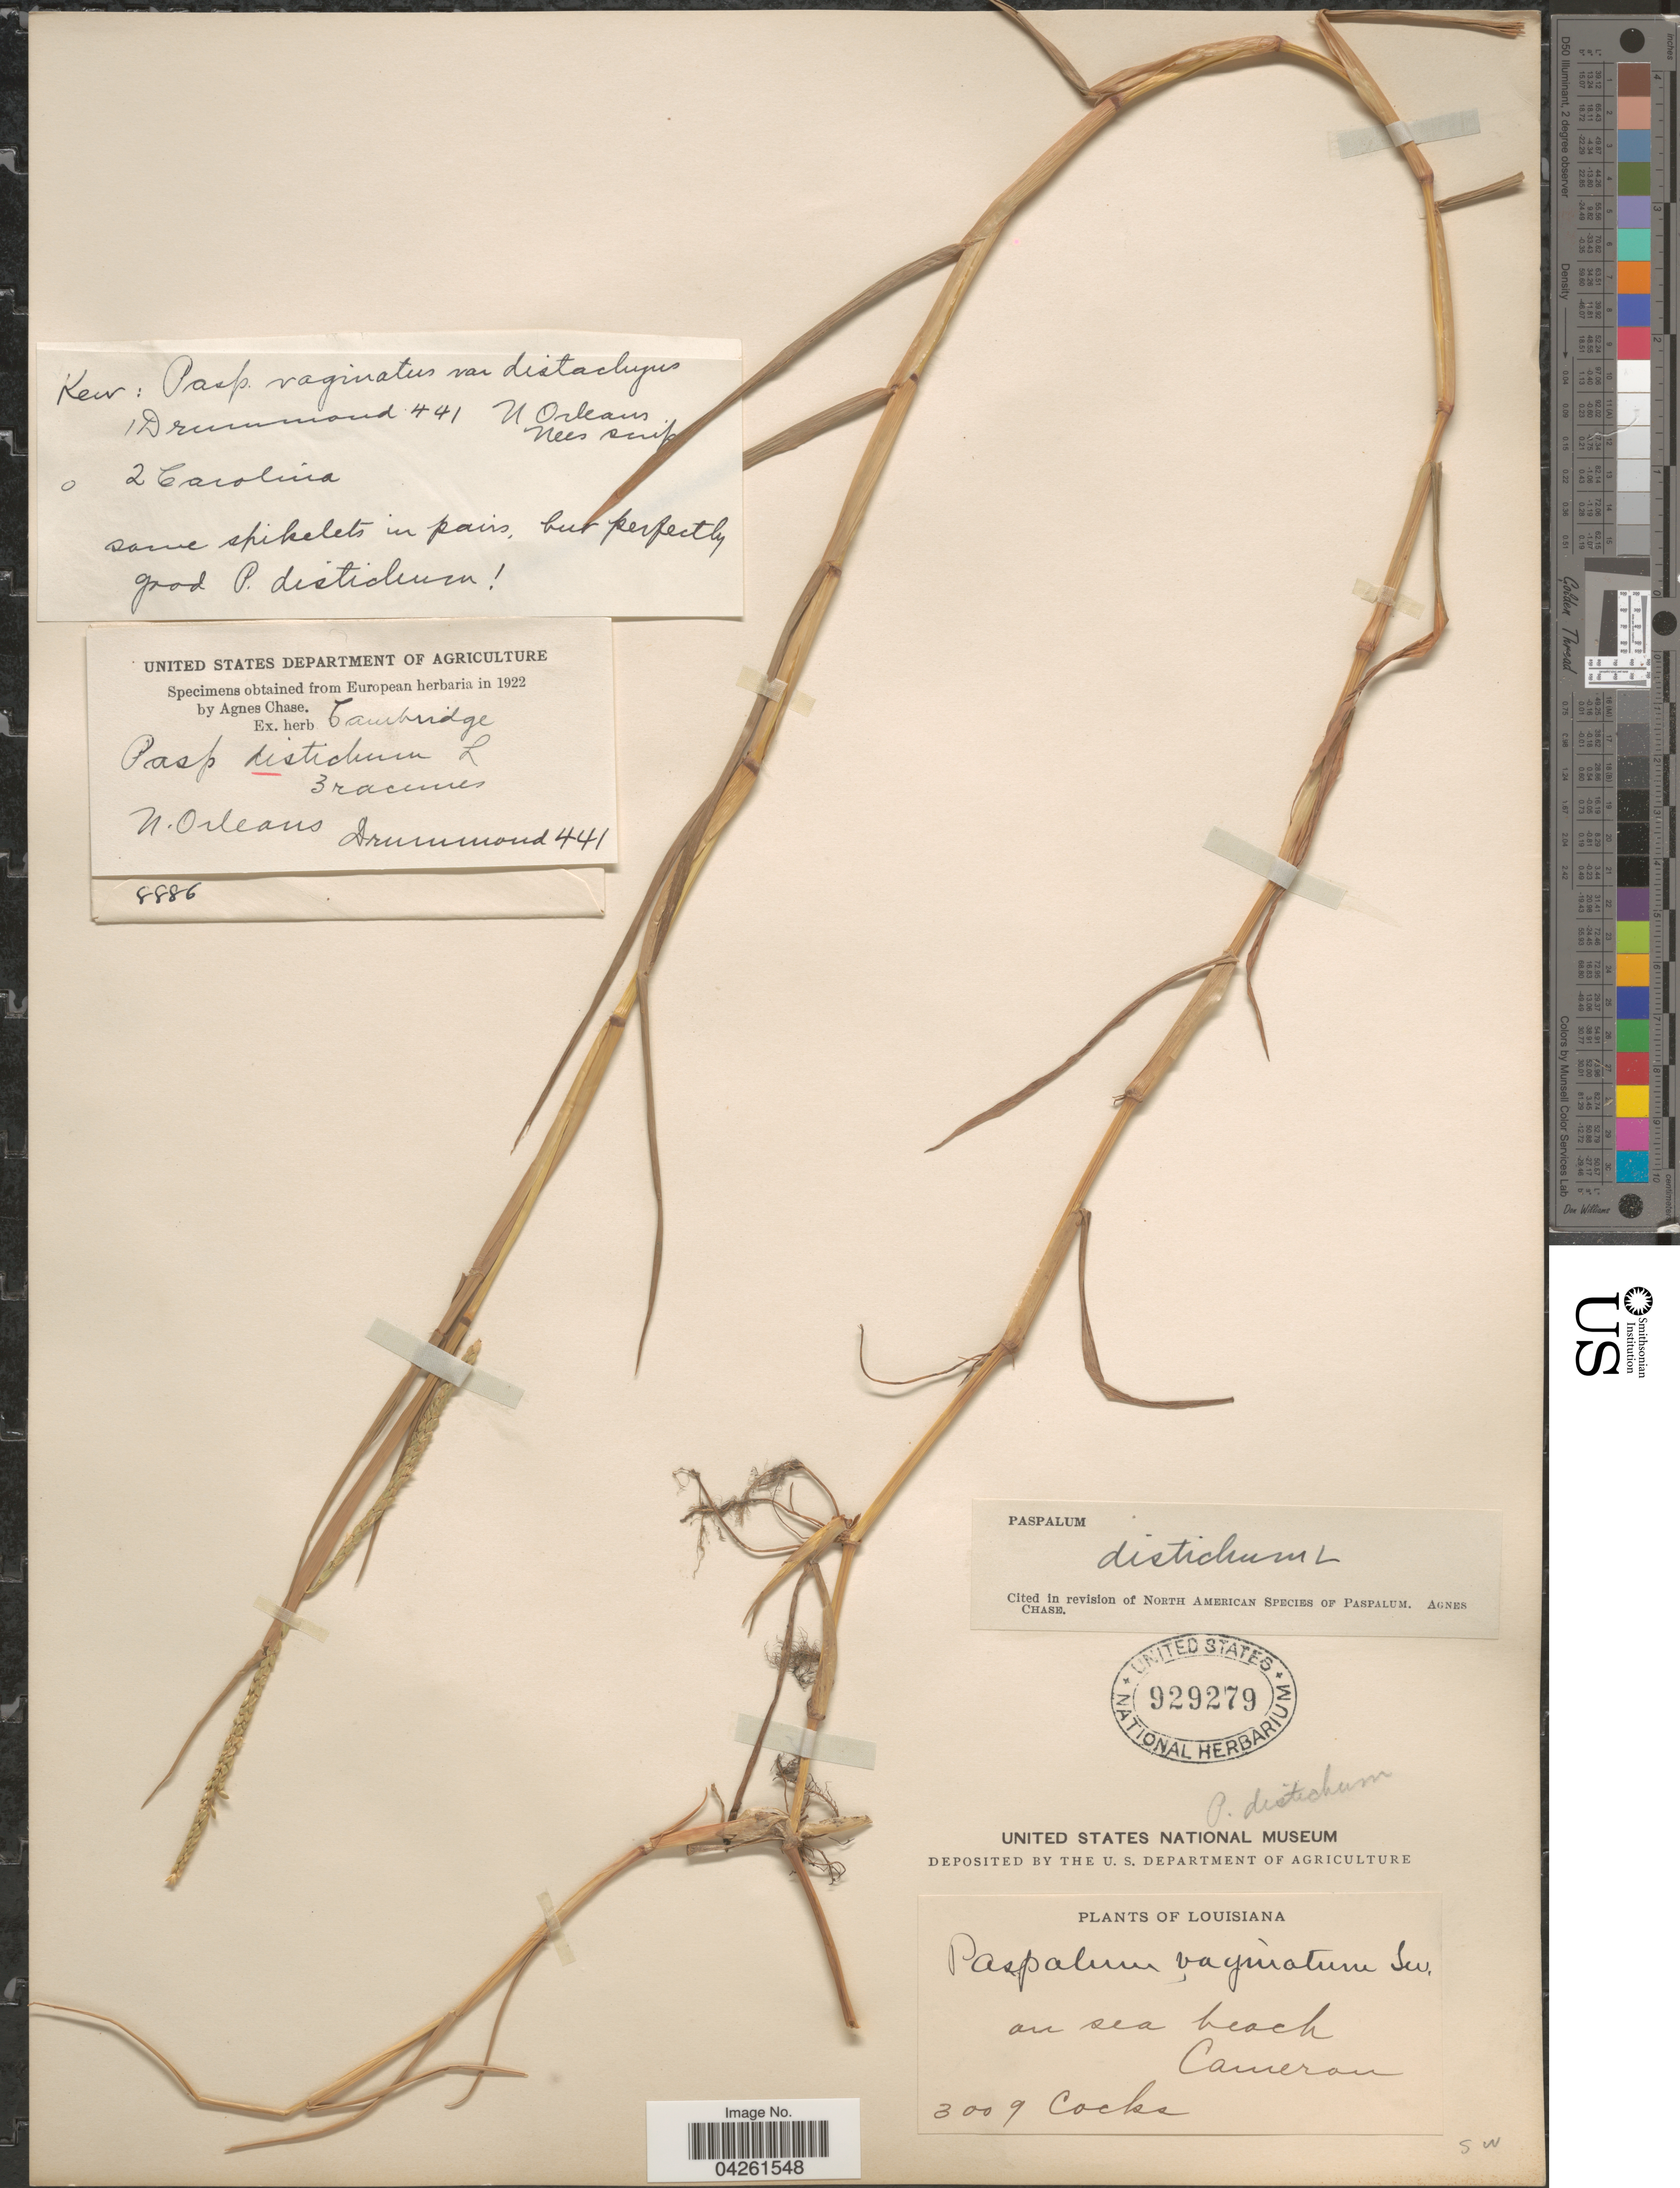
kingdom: Plantae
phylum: Tracheophyta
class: Liliopsida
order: Poales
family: Poaceae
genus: Paspalum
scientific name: Paspalum distichum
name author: L.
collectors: -. Drummond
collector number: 441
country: United States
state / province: Louisiana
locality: N. Orleans.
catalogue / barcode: US 929279-2